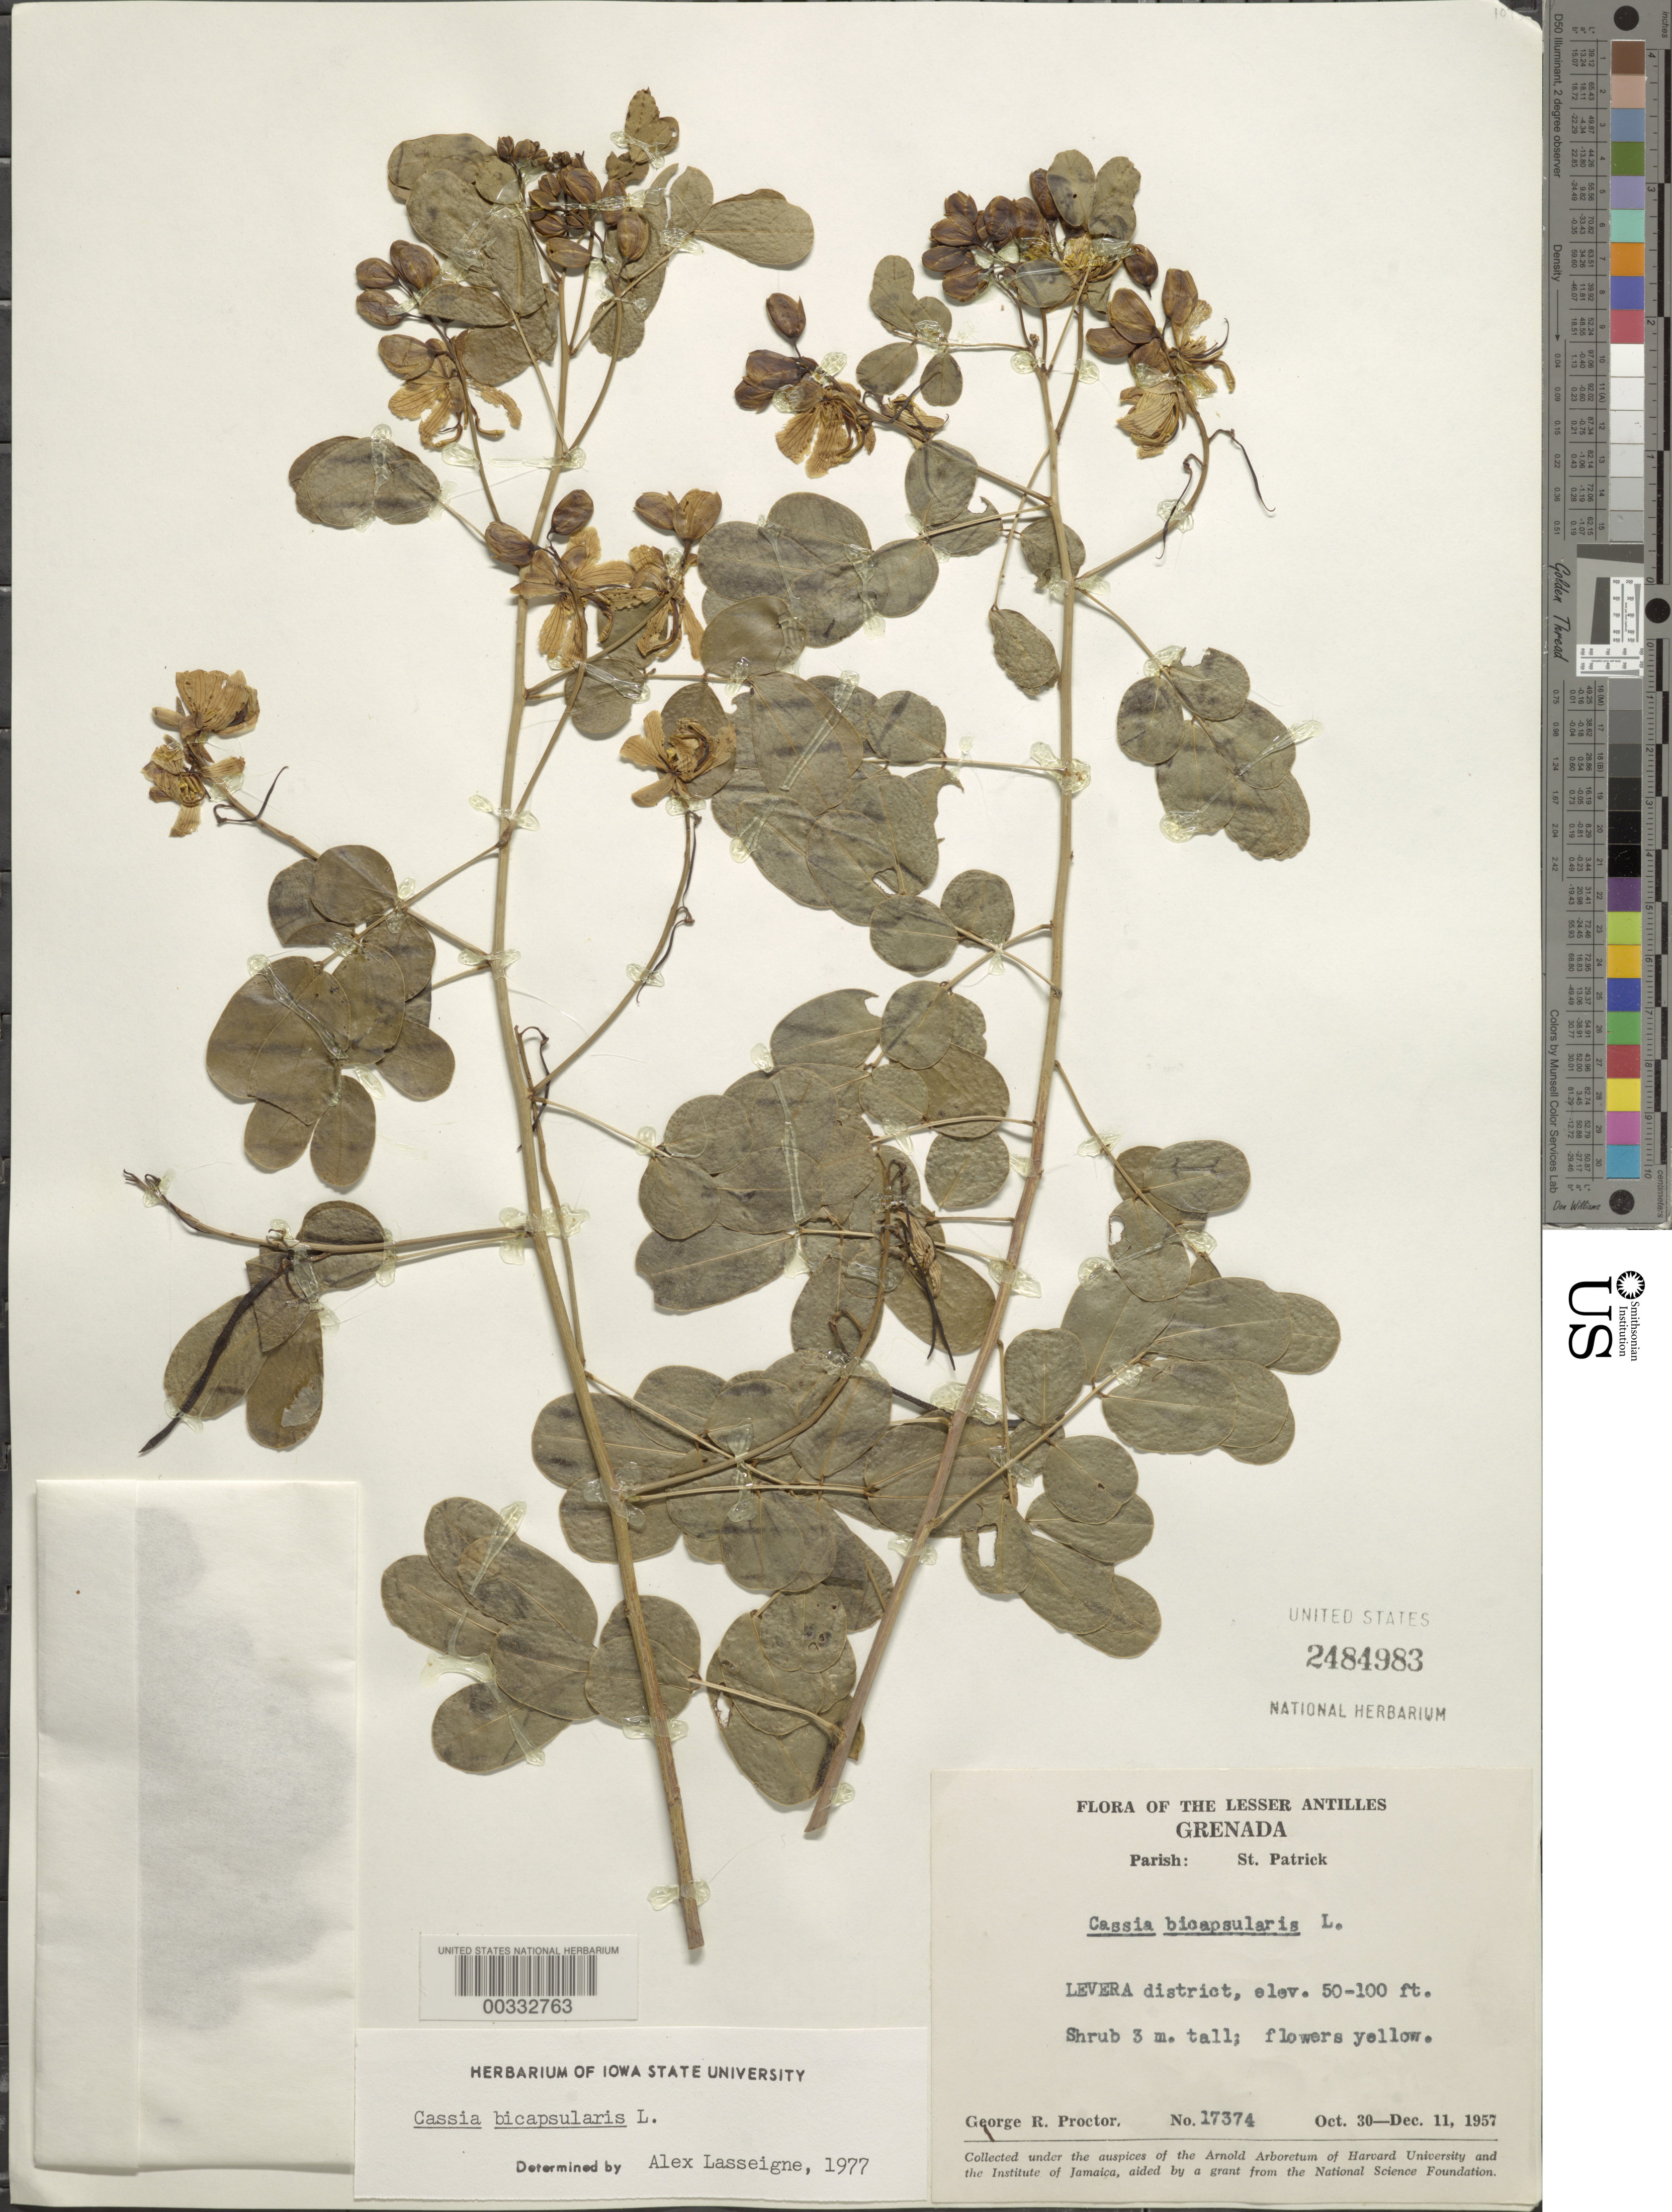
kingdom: Plantae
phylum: Tracheophyta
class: Magnoliopsida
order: Fabales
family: Fabaceae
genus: Senna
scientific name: Senna bicapsularis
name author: (L.) Roxb.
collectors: G. R. Proctor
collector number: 17374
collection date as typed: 30 Oct 1957 to 11 Dec 1957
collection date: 1957-10-30/1957-12-11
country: Grenada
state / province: Saint Patrick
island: Windward Is.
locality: Levera Dist.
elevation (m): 15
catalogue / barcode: US 2484983